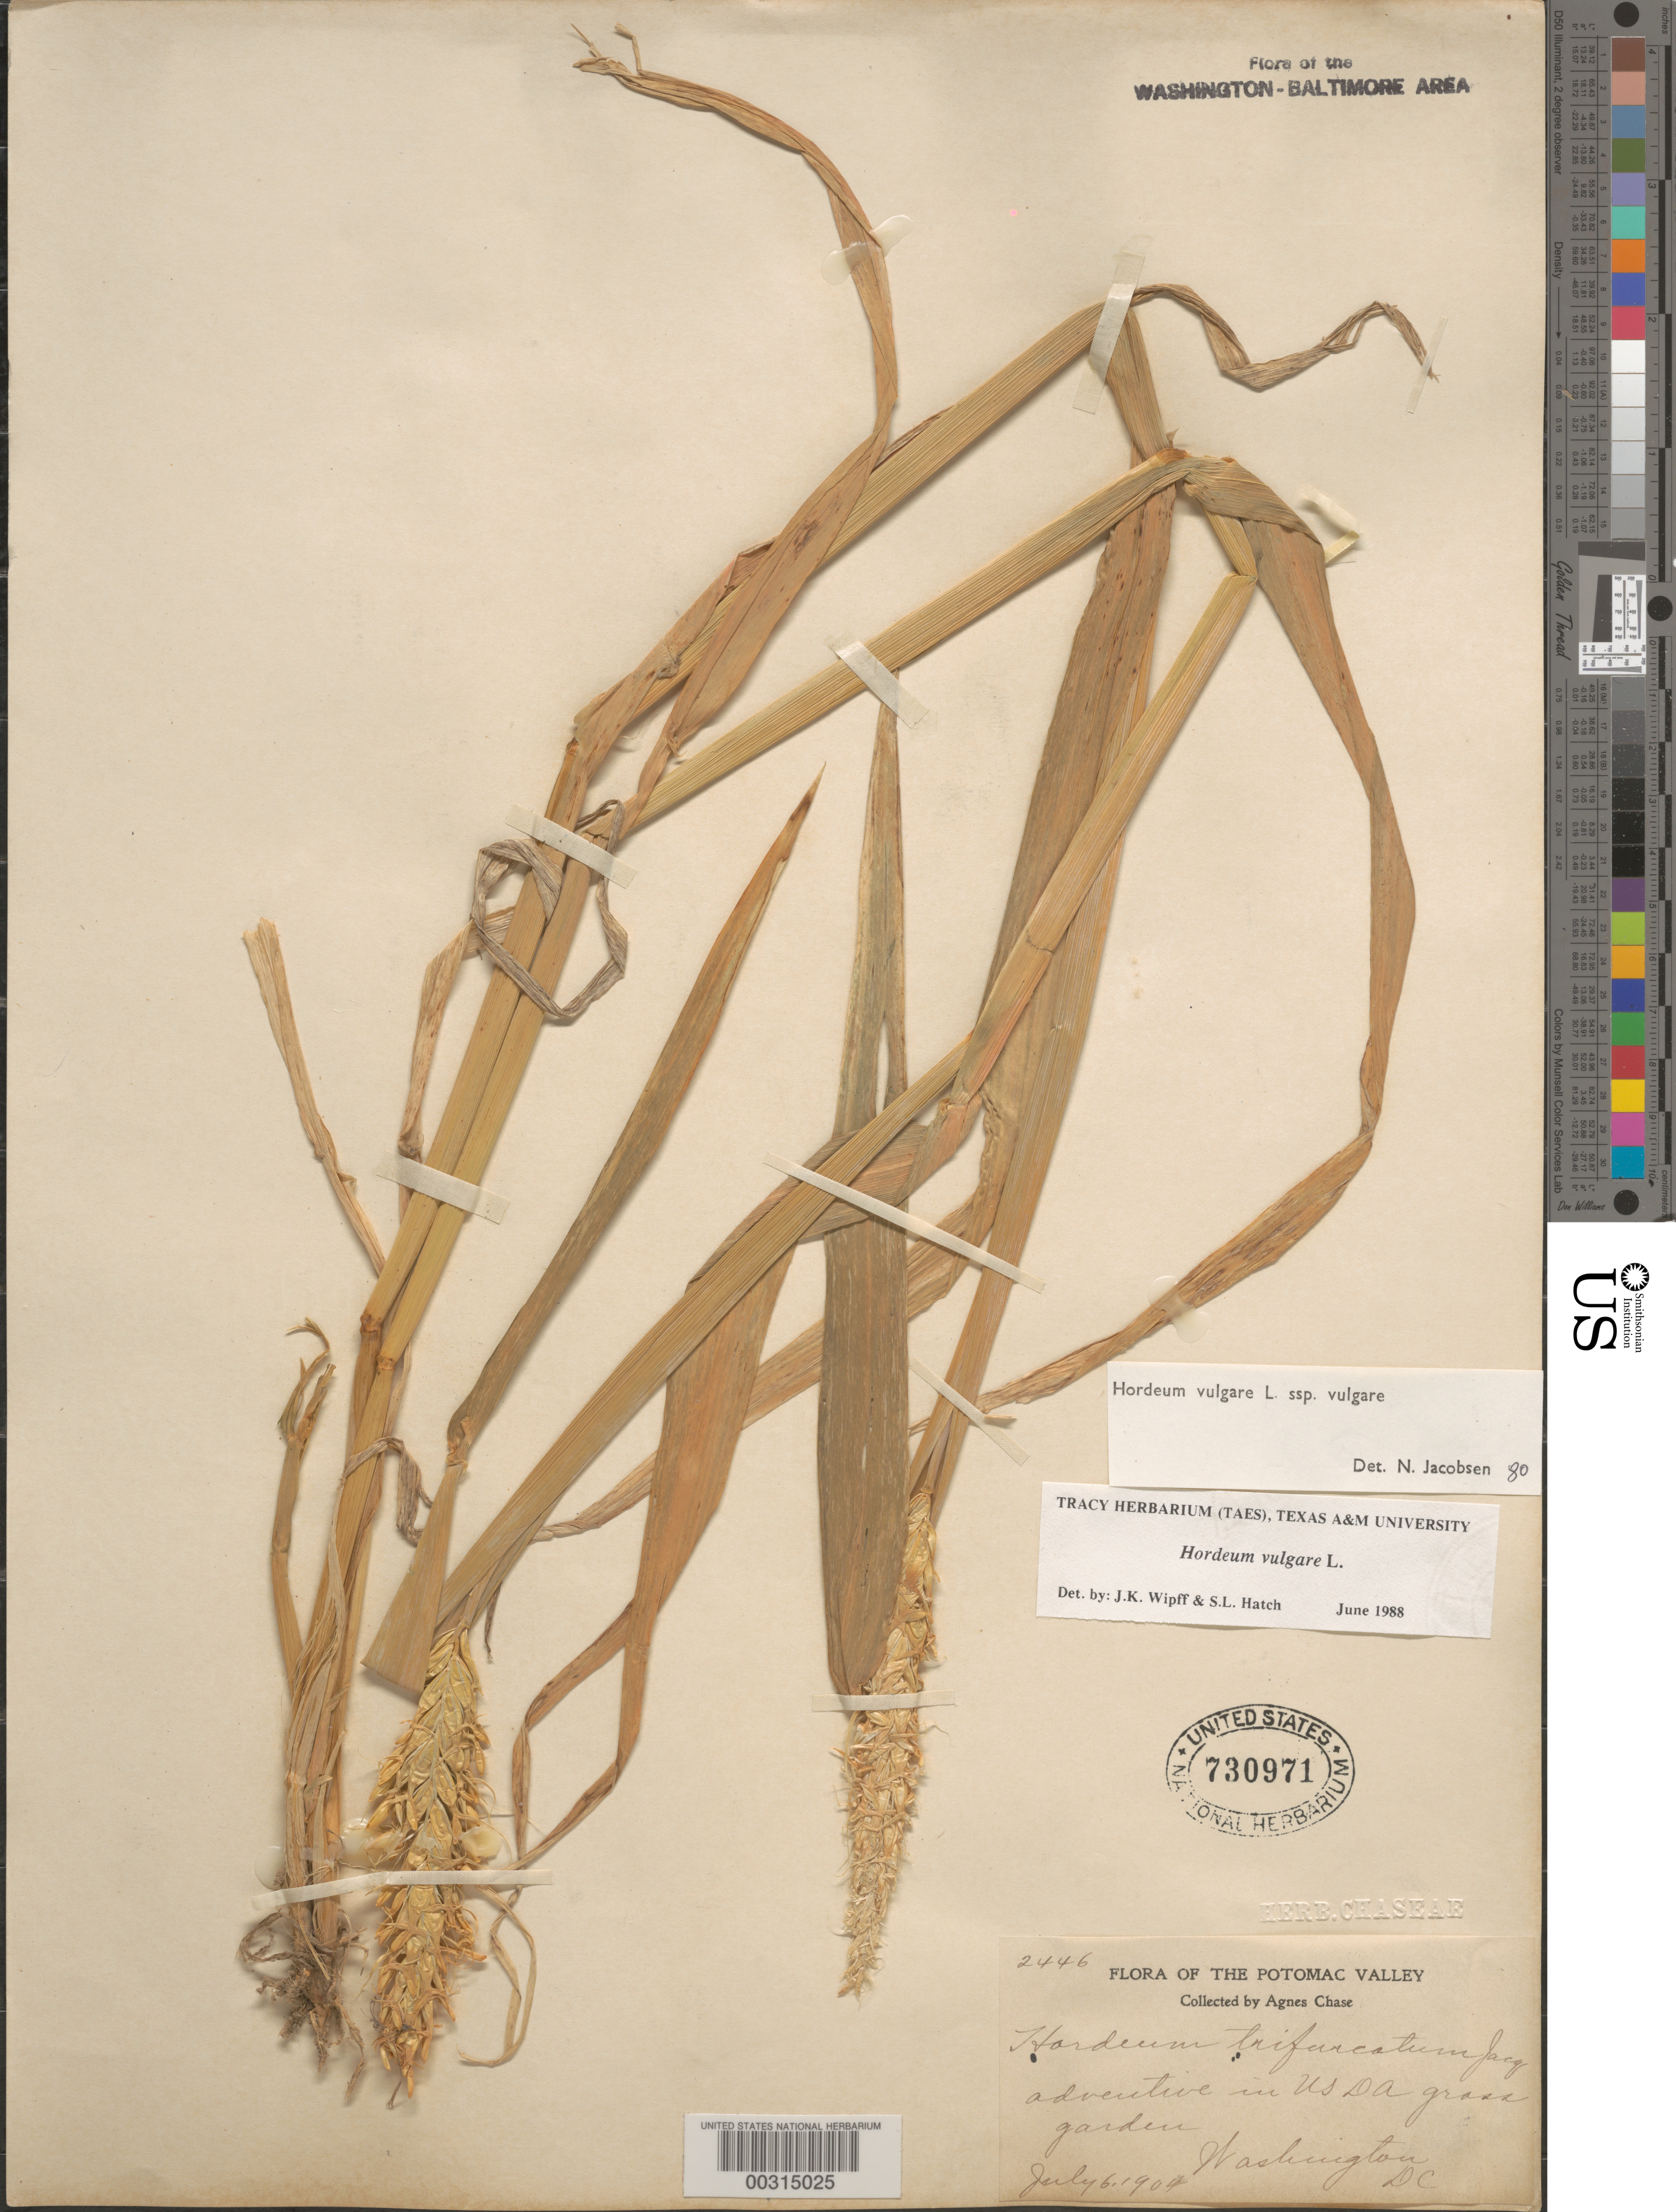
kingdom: Plantae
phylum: Tracheophyta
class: Liliopsida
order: Poales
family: Poaceae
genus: Hordeum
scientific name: Hordeum vulgare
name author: L.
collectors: A. Chase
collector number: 2446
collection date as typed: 06 Jul 1904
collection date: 1904-07-06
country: United States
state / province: Maryland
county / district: Prince George's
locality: USDA Grass Garden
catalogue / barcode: US 730971